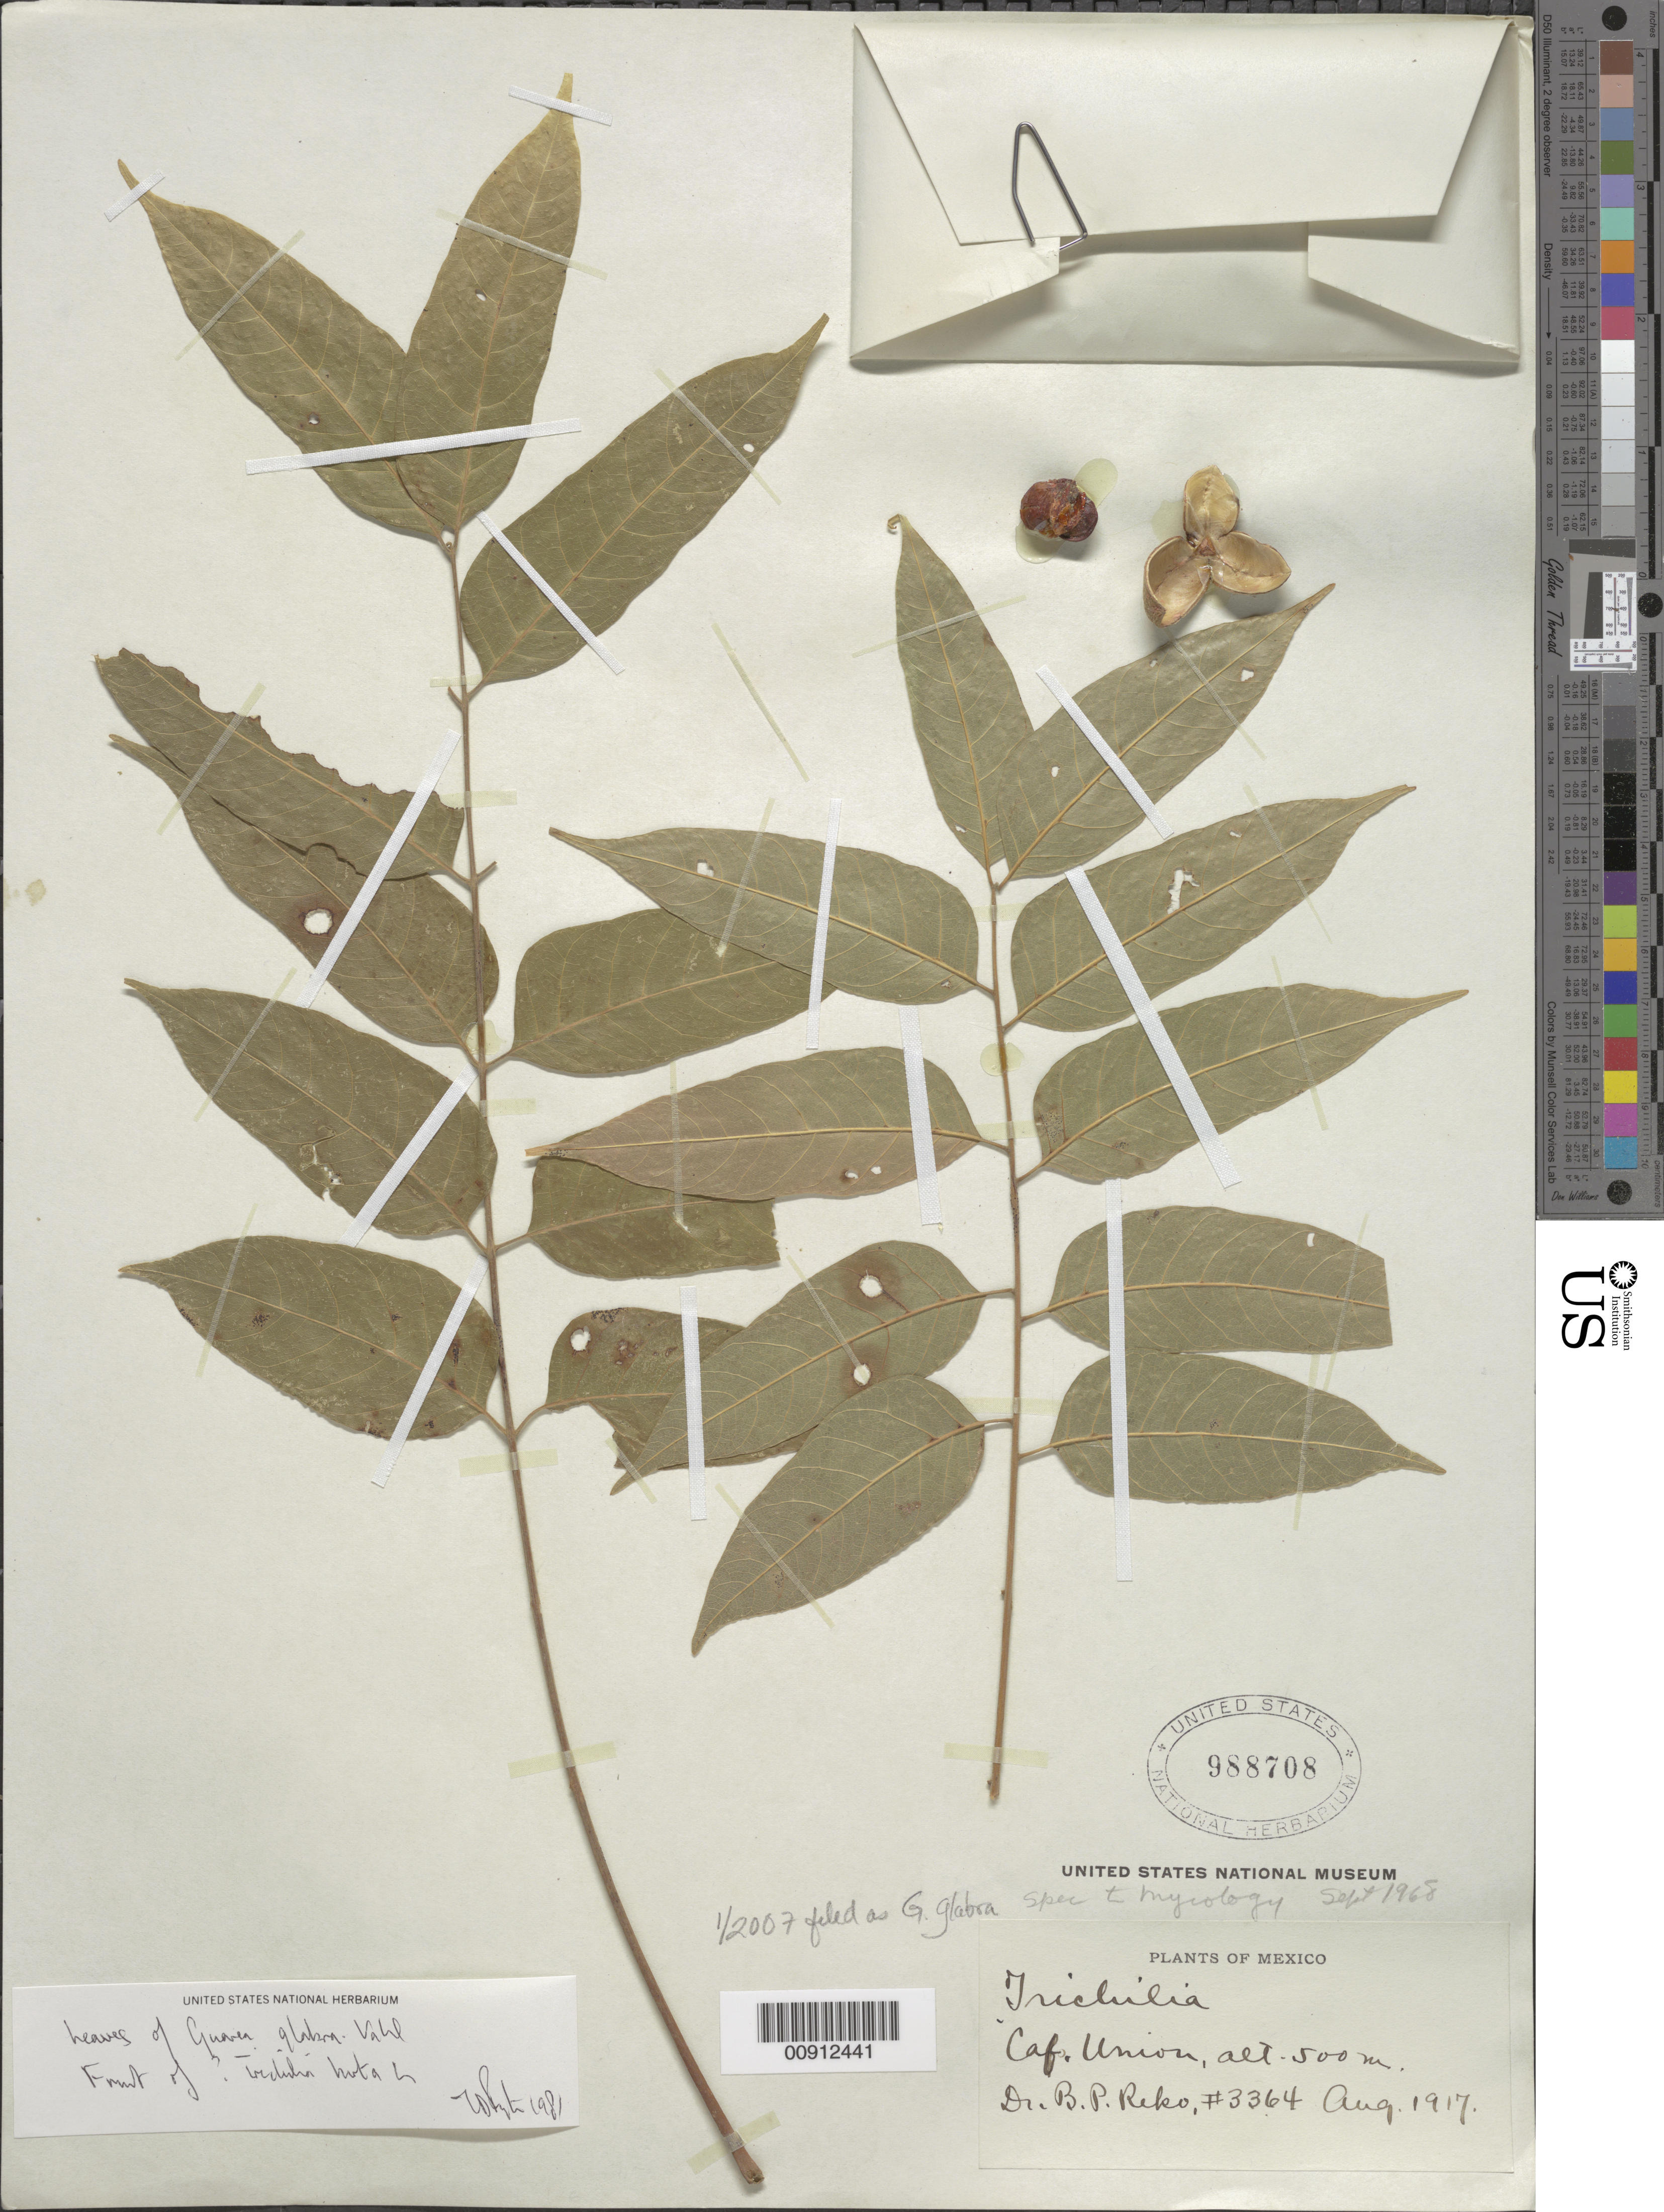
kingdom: Plantae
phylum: Tracheophyta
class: Magnoliopsida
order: Sapindales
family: Meliaceae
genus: Guarea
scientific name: Guarea glabra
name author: Vahl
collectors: B. P. Reko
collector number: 3364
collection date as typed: Aug 1917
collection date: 1917-08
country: Mexico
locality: Caf. Union.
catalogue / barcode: US 988708